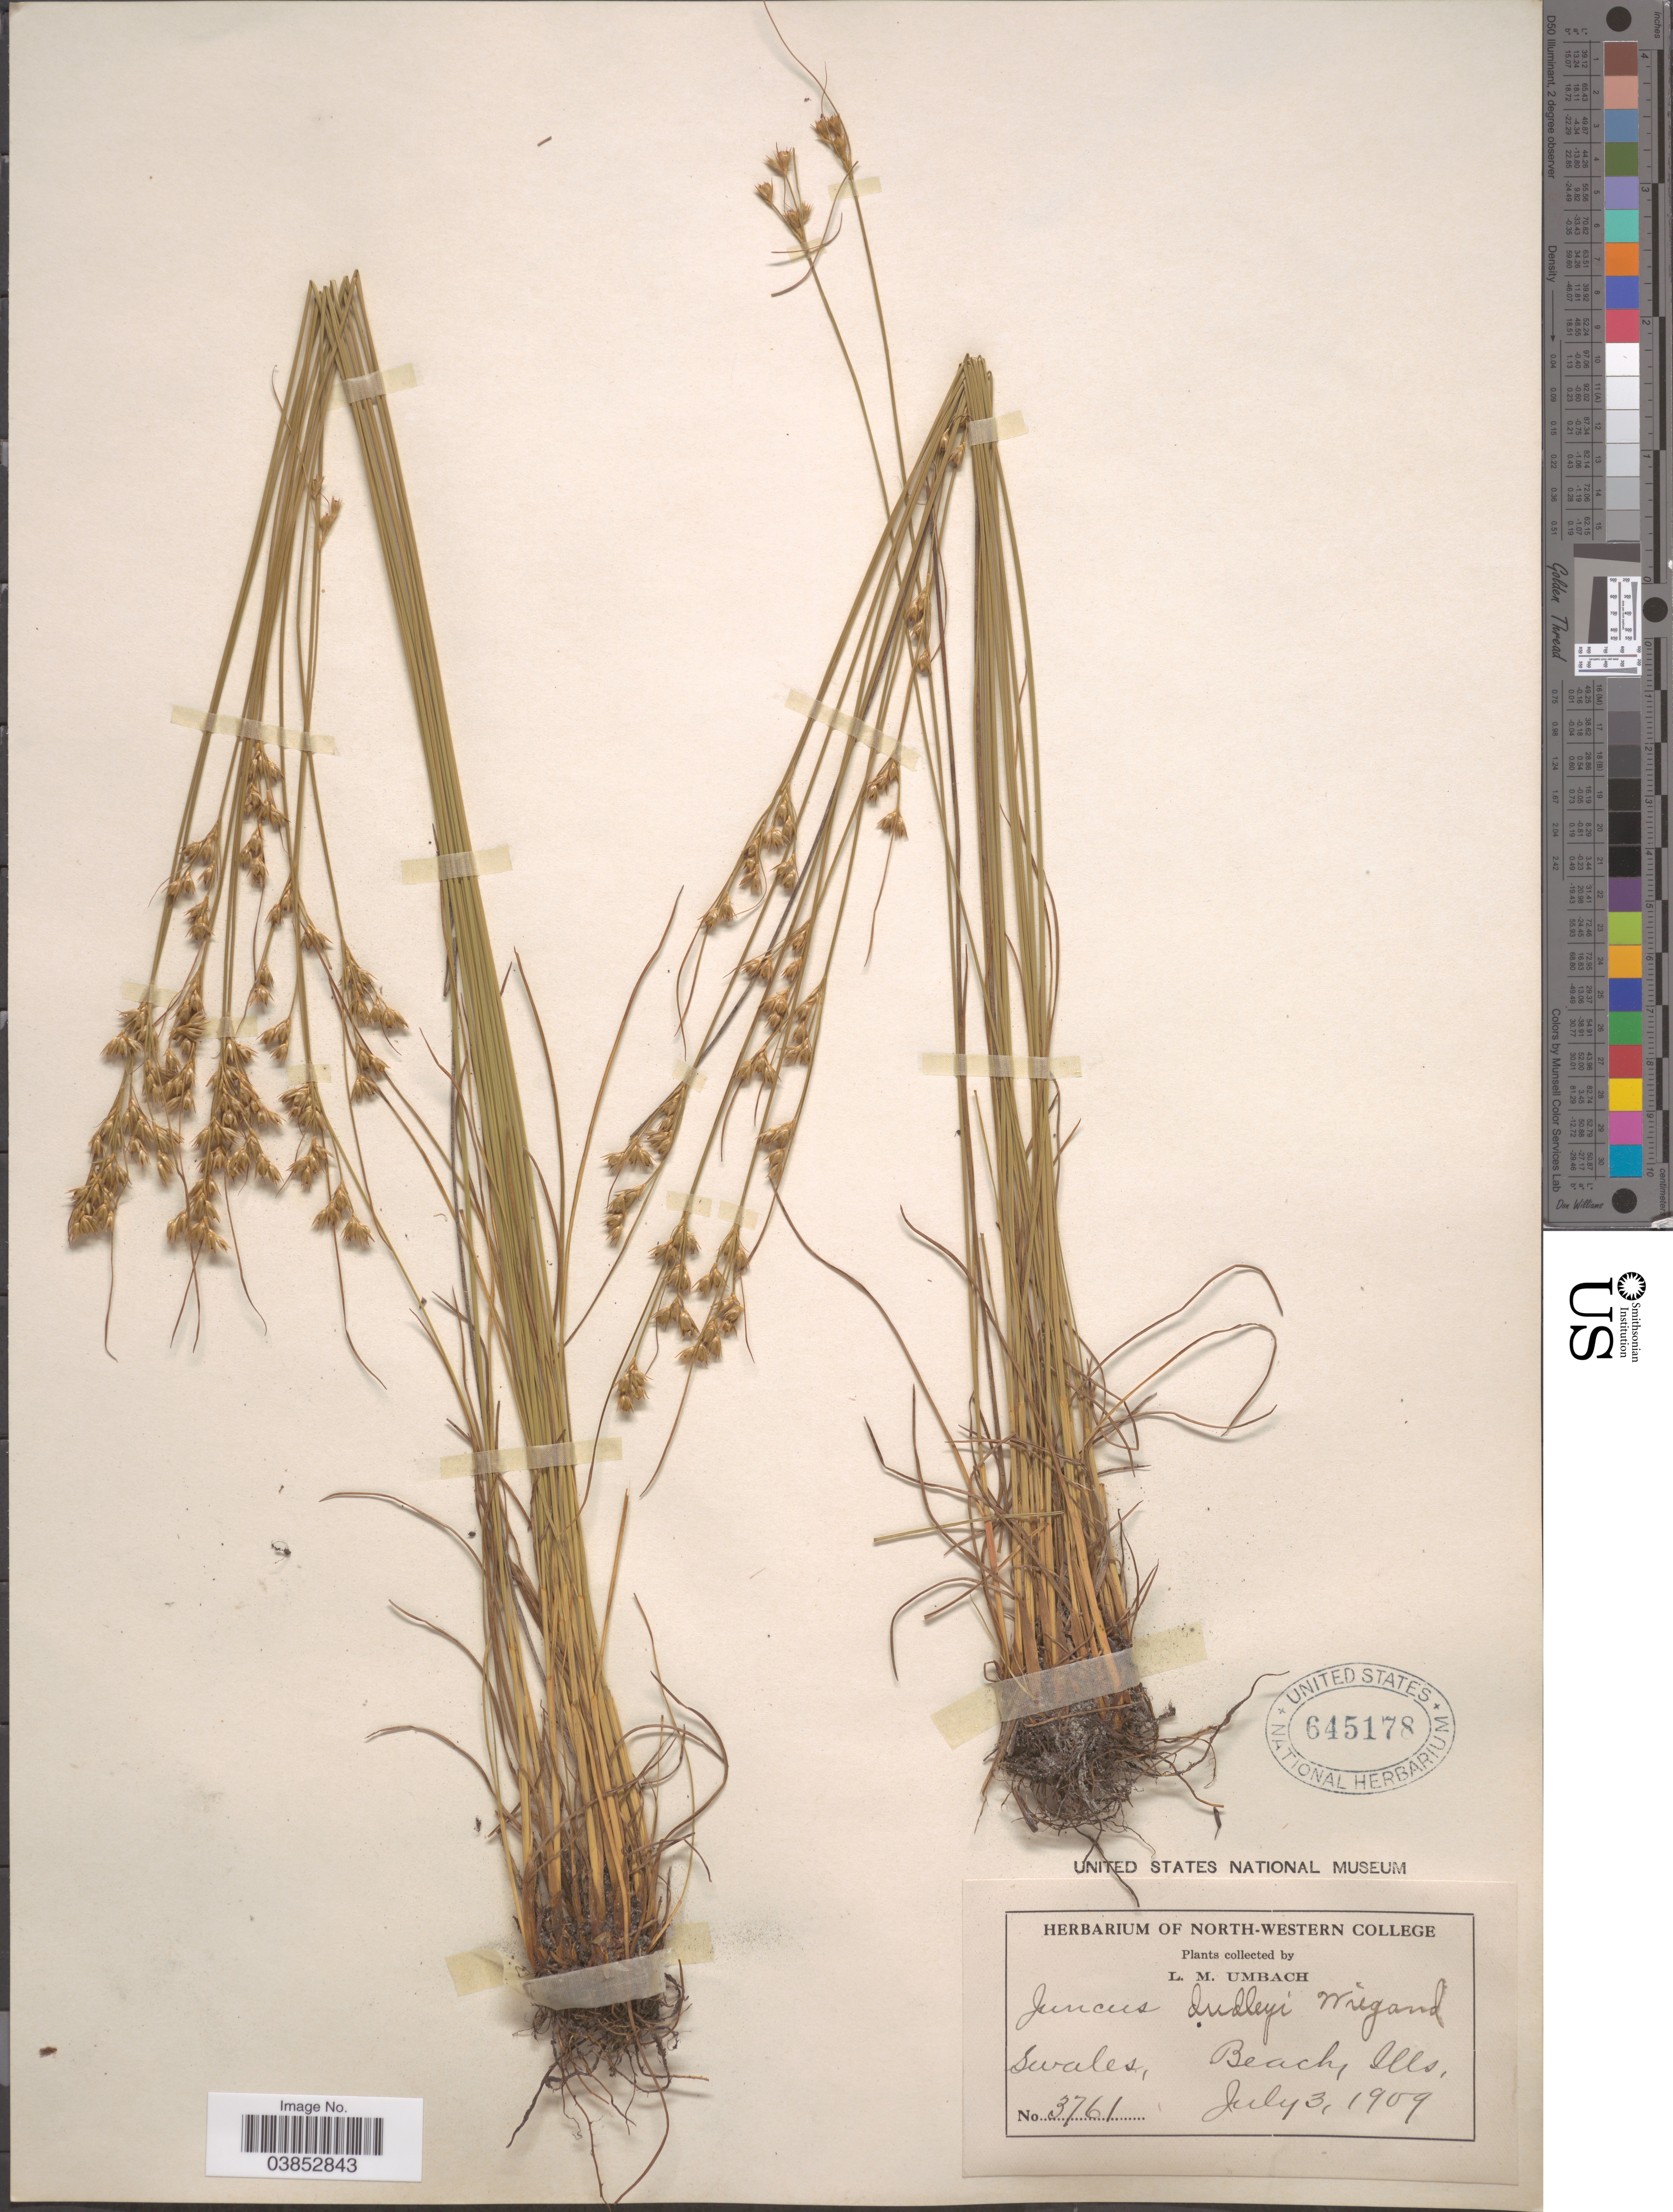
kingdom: Plantae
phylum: Tracheophyta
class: Liliopsida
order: Poales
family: Juncaceae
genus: Juncus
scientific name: Juncus dudleyi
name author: Wiegand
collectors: L. M. Umbach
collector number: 3761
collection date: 1909-07-03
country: United States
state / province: Illinois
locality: Swales, Beach.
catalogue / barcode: US 645178